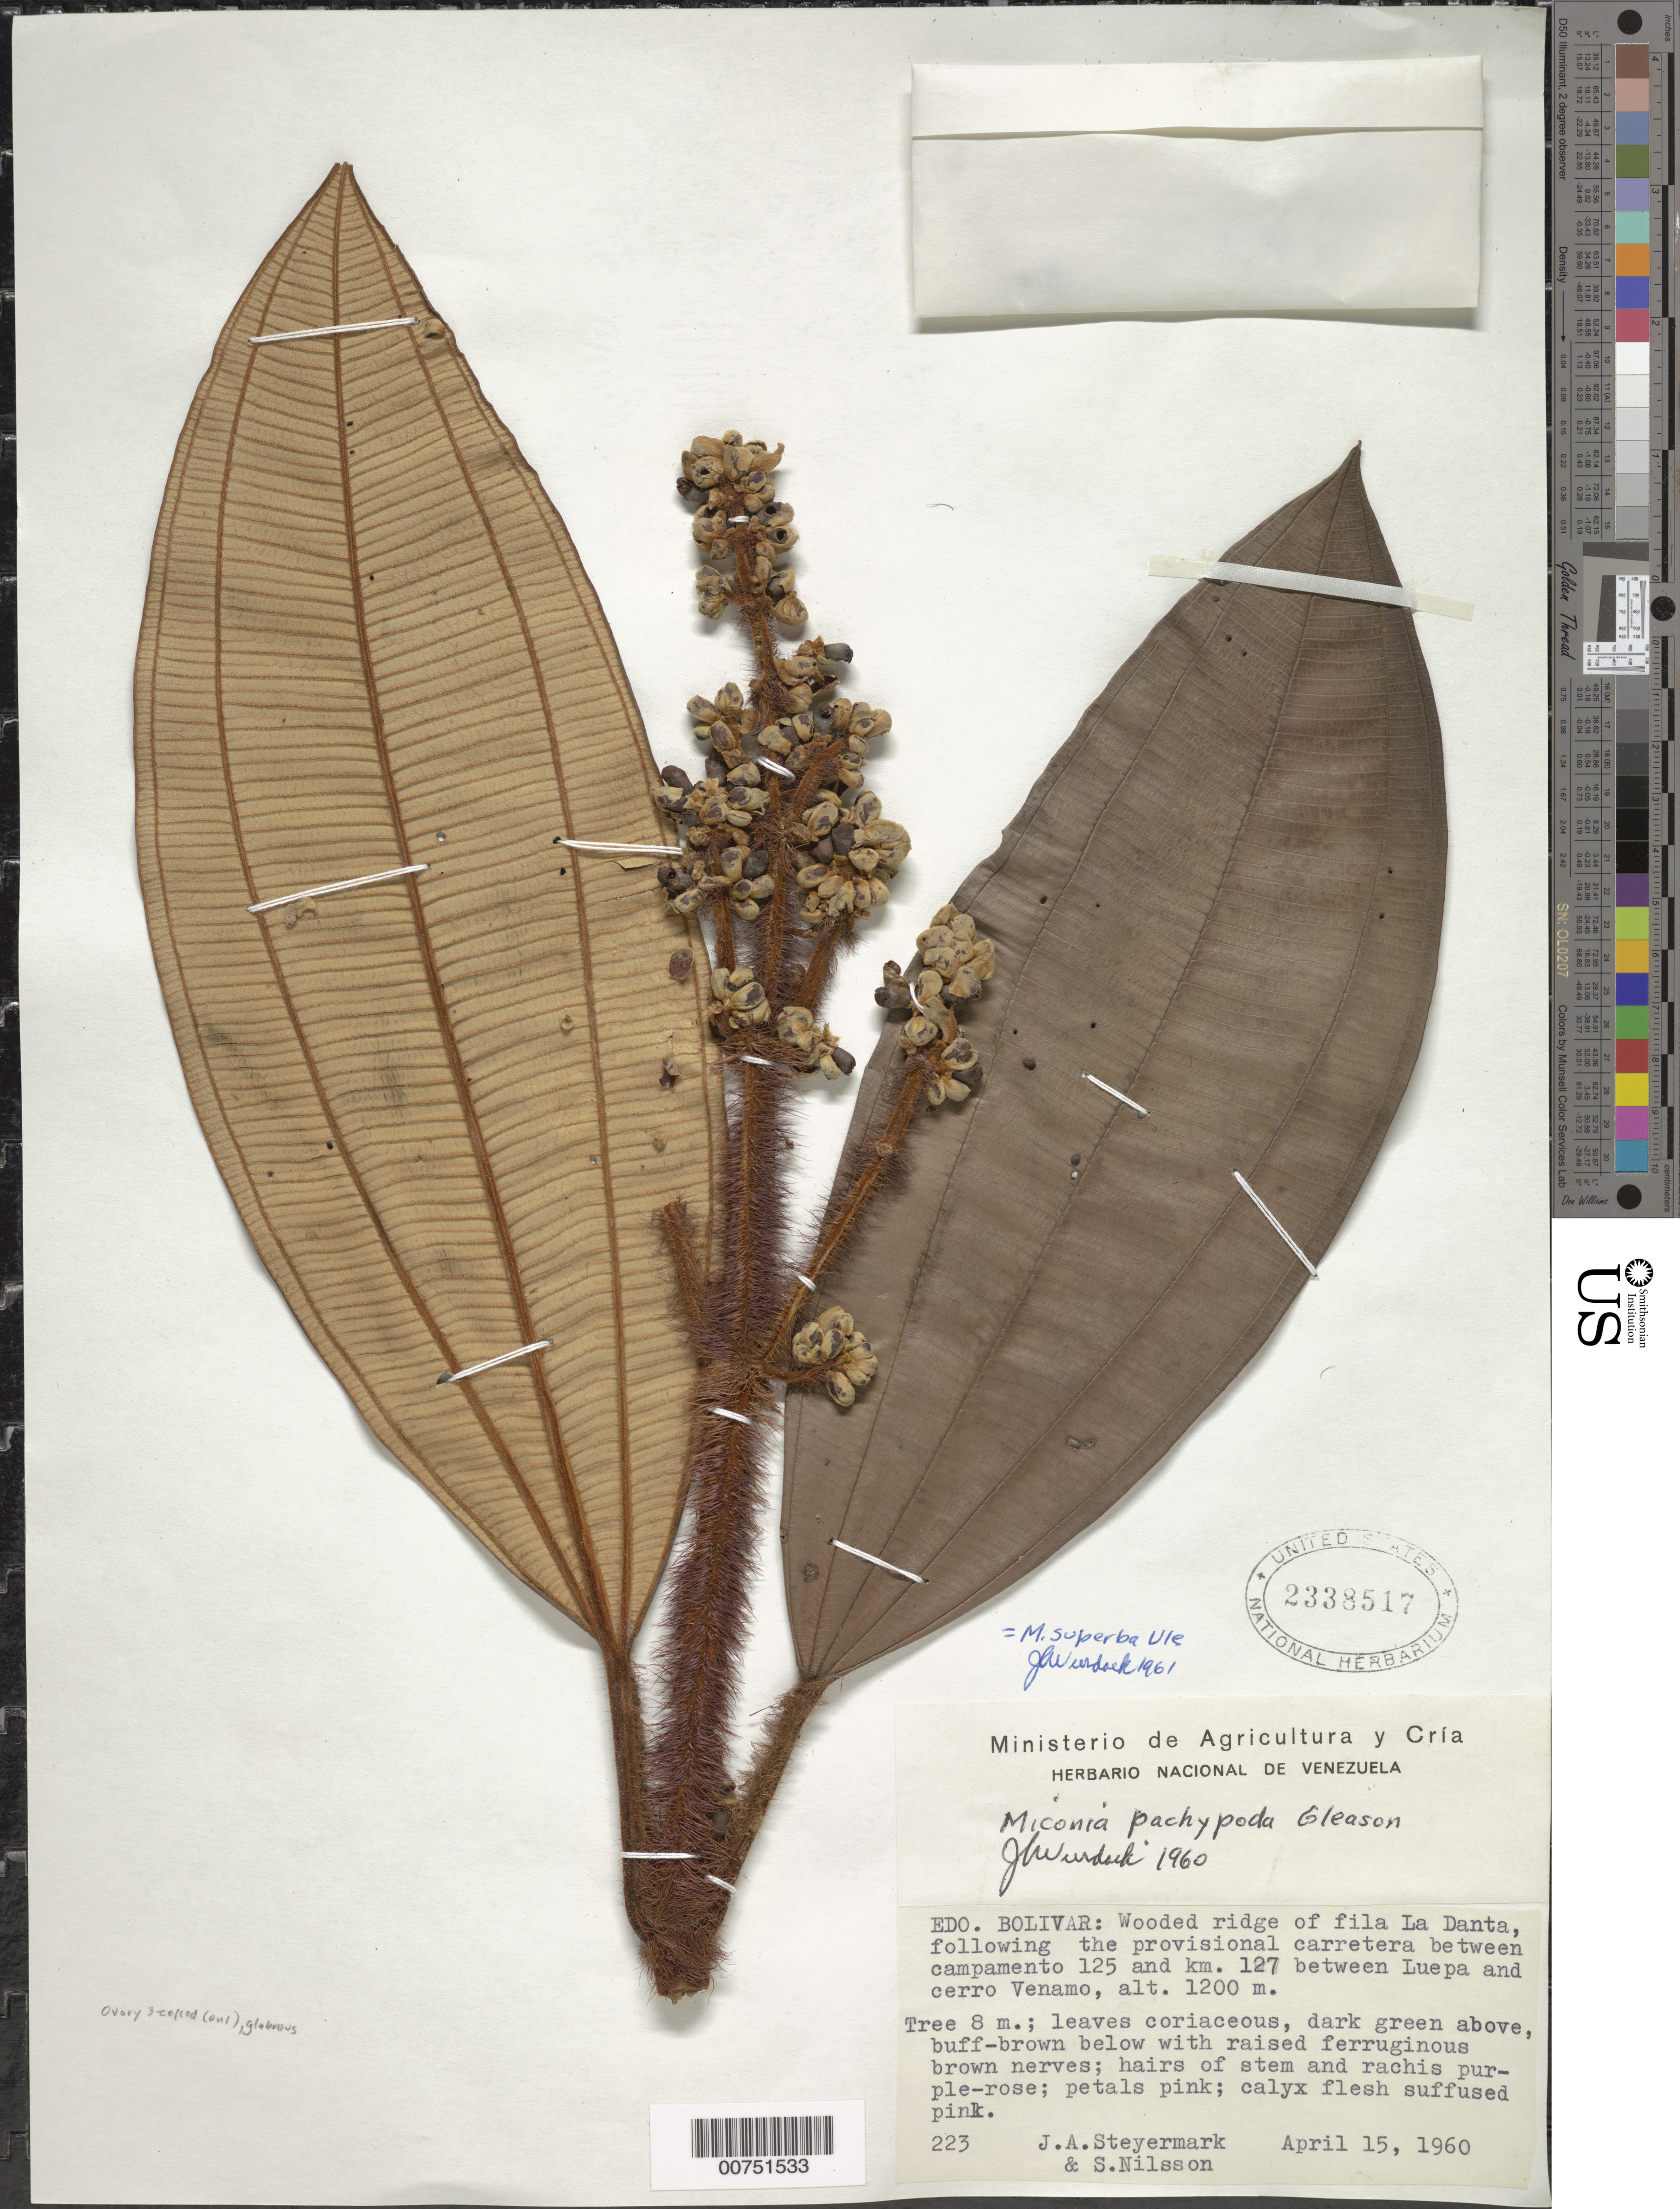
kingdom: Plantae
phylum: Tracheophyta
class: Magnoliopsida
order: Myrtales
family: Melastomataceae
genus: Miconia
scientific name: Miconia superba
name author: Ule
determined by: Wurdack, John J., (US), US (UNITED STATES)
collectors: J. Steyermark & S. Nilsson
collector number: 60 223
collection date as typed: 15-Apr-60 to 17-Apr-60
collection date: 1960-04-15/1960-04-17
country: Venezuela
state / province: Bolívar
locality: Fila La Danta, following the provisional carretera between campamento 125 and km 127, between Luepa and cerro Venamo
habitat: Wooded ridge, following the provisional careretera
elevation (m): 1200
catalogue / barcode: US 2338517